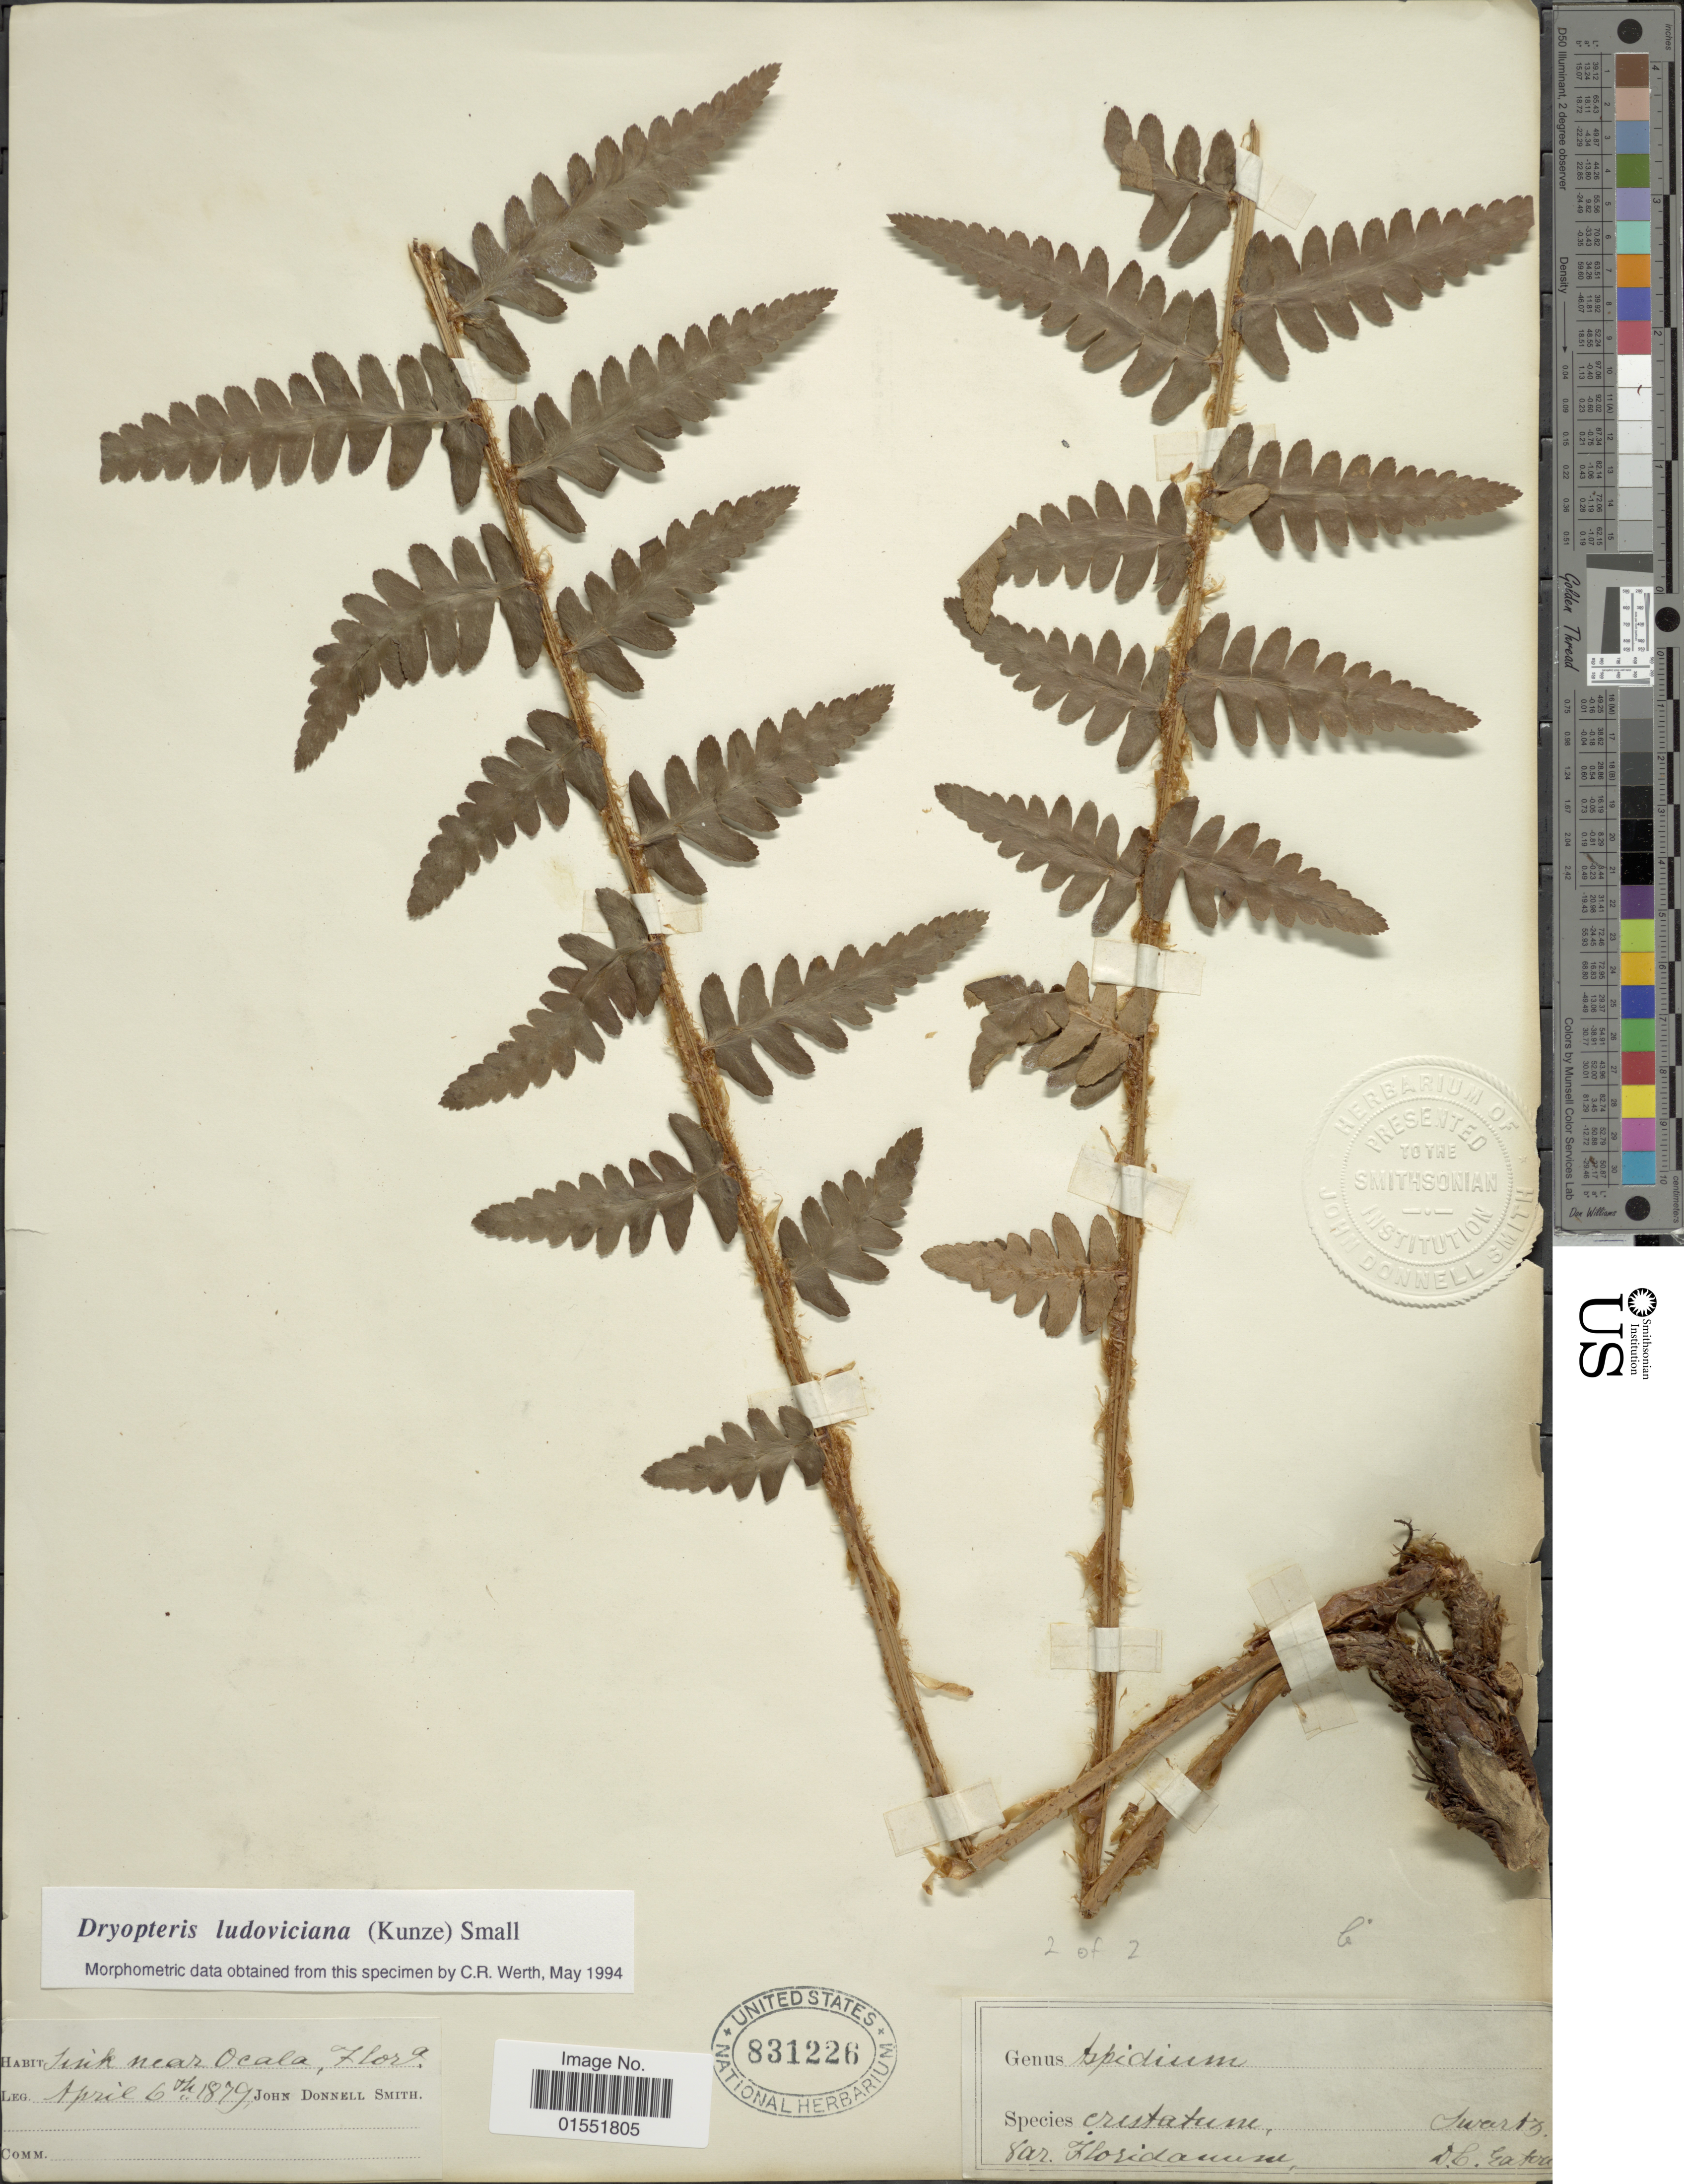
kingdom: Plantae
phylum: Tracheophyta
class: Polypodiopsida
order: Polypodiales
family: Dryopteridaceae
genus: Dryopteris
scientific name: Dryopteris ludoviciana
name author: (Kunze) Small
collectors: J. Donnell Smith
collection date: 1879-04-06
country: United States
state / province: Florida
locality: Jink near Ocala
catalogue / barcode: US 831226